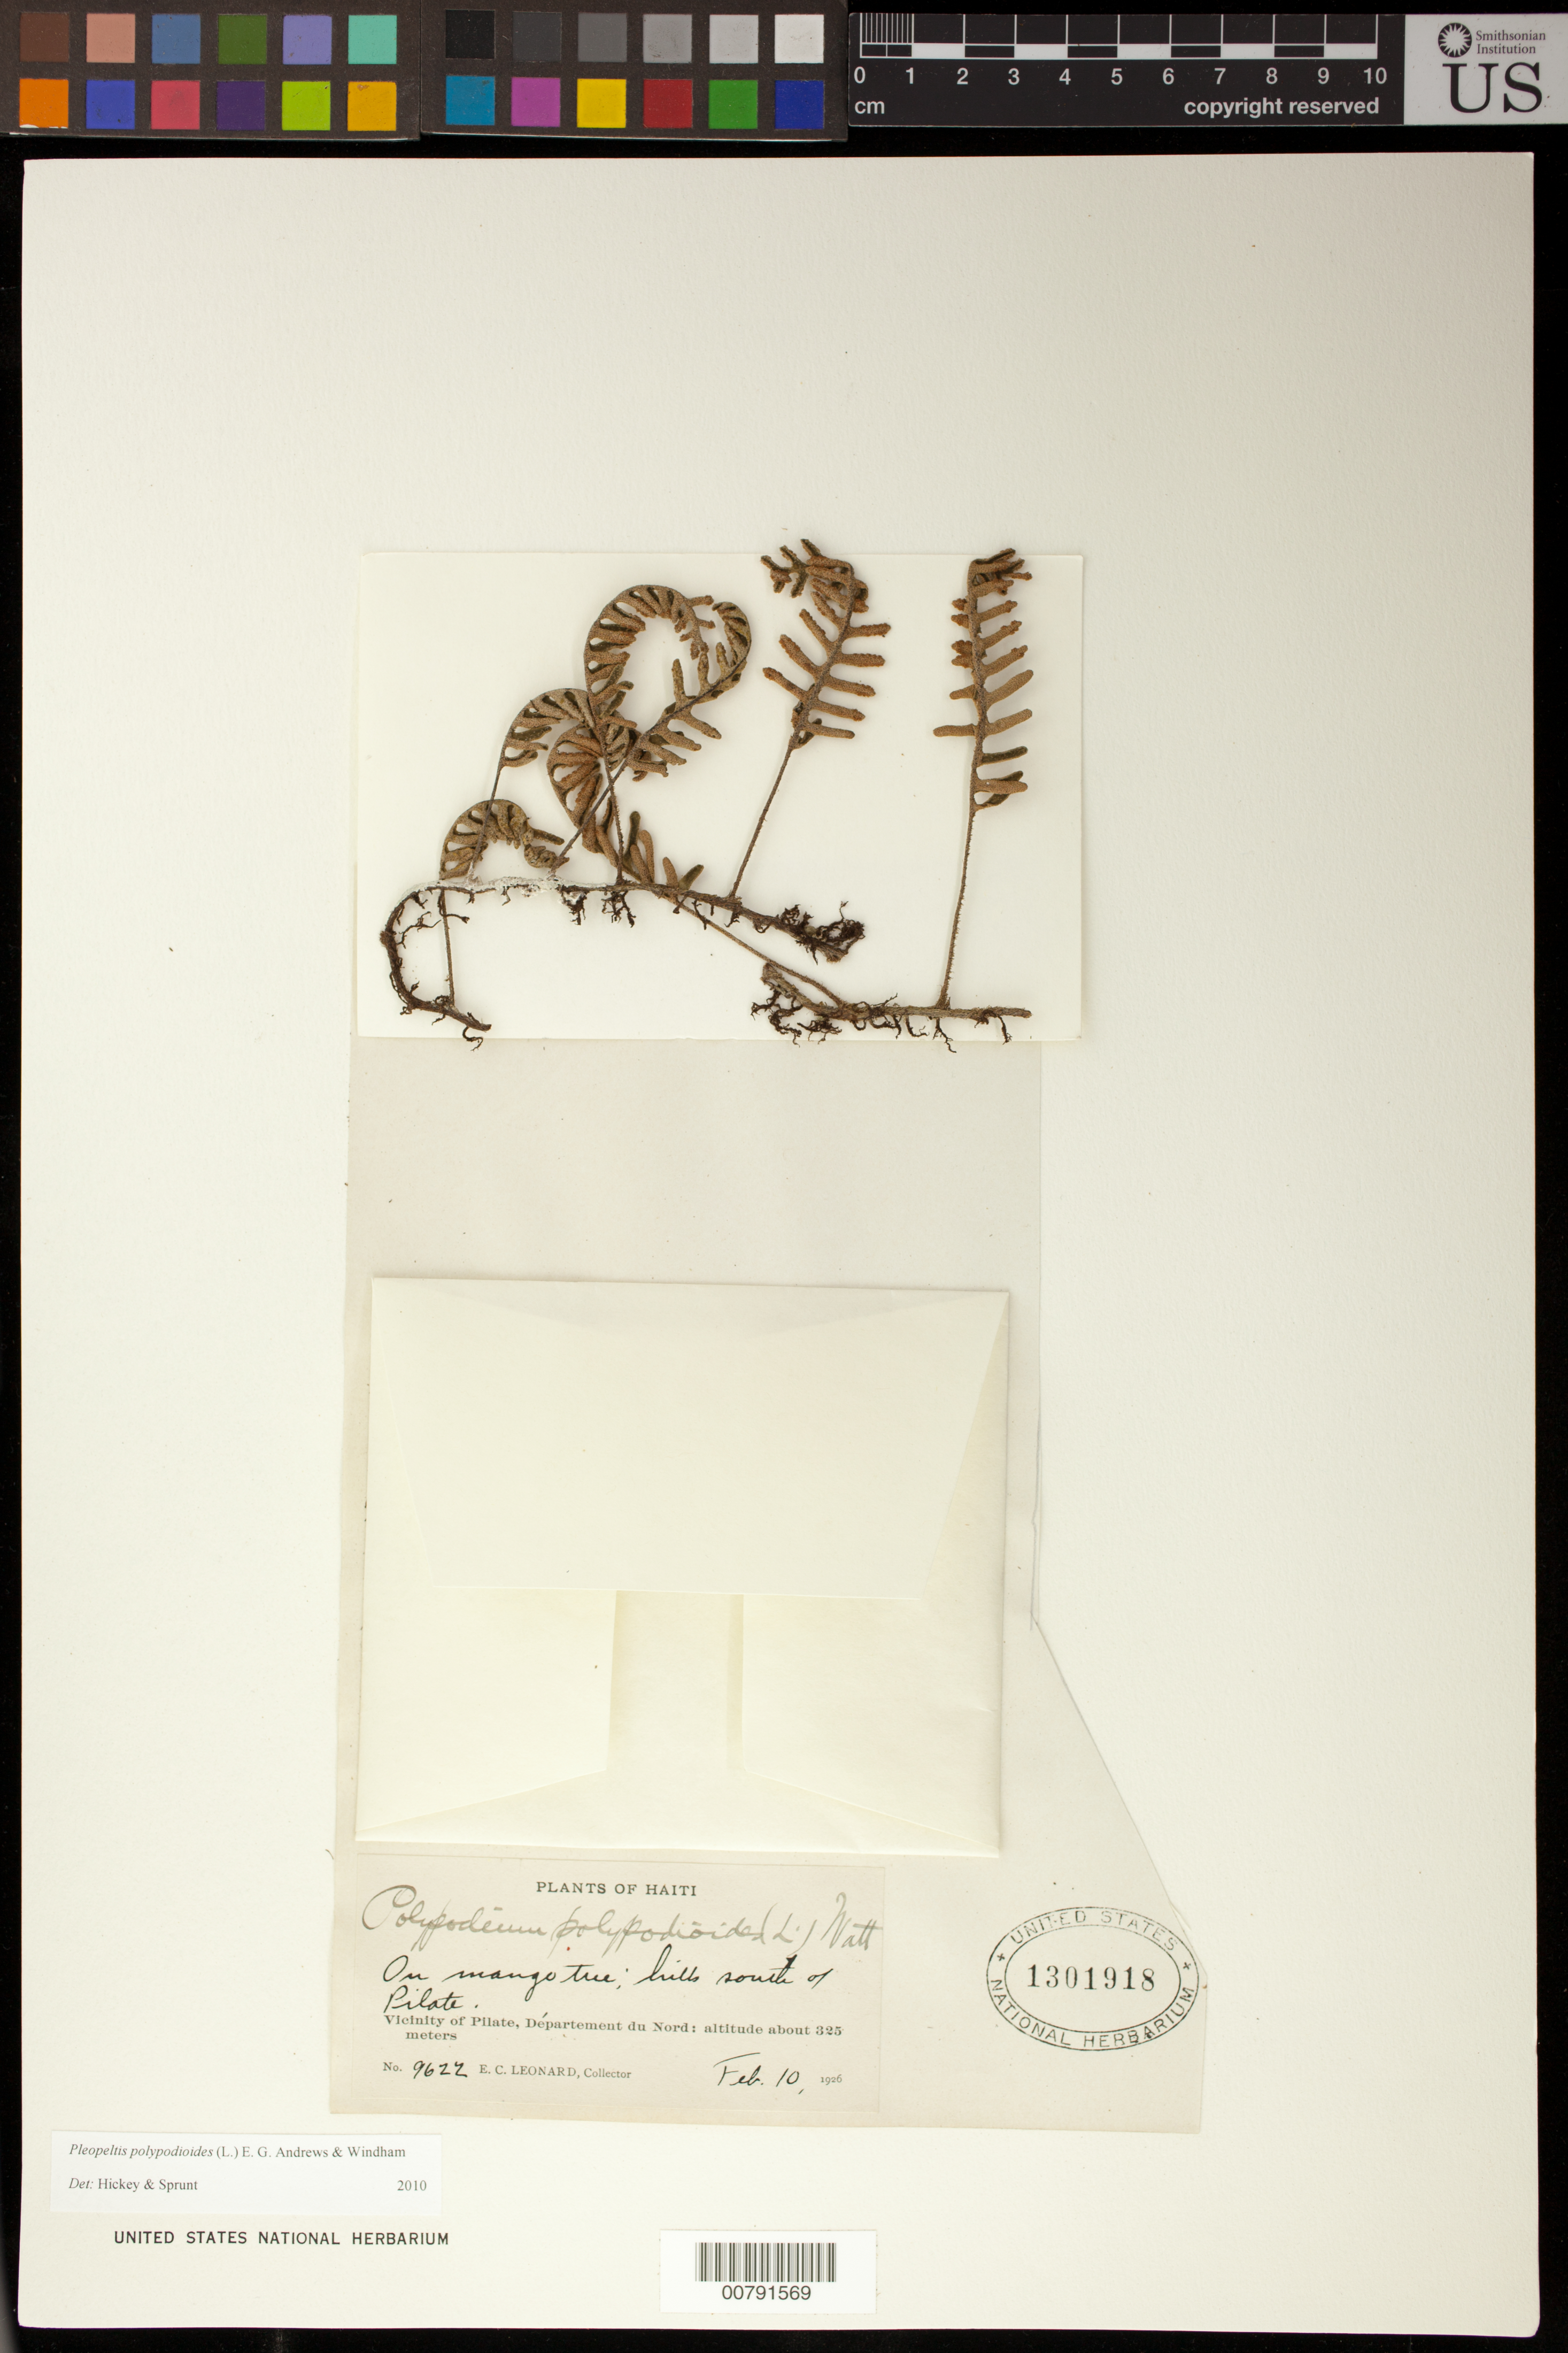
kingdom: Plantae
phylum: Tracheophyta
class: Polypodiopsida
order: Polypodiales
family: Polypodiaceae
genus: Pleopeltis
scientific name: Pleopeltis polypodioides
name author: (L.) E.G. Andrews & Windham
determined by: Hickey, R. J.; Sprunt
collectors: E. C. Leonard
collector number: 9622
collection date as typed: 10 Feb 1926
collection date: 1926-02-10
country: Haiti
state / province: Nord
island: Hispaniola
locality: Pilate, S of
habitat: On mango tree; hills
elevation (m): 325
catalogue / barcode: US 1301918